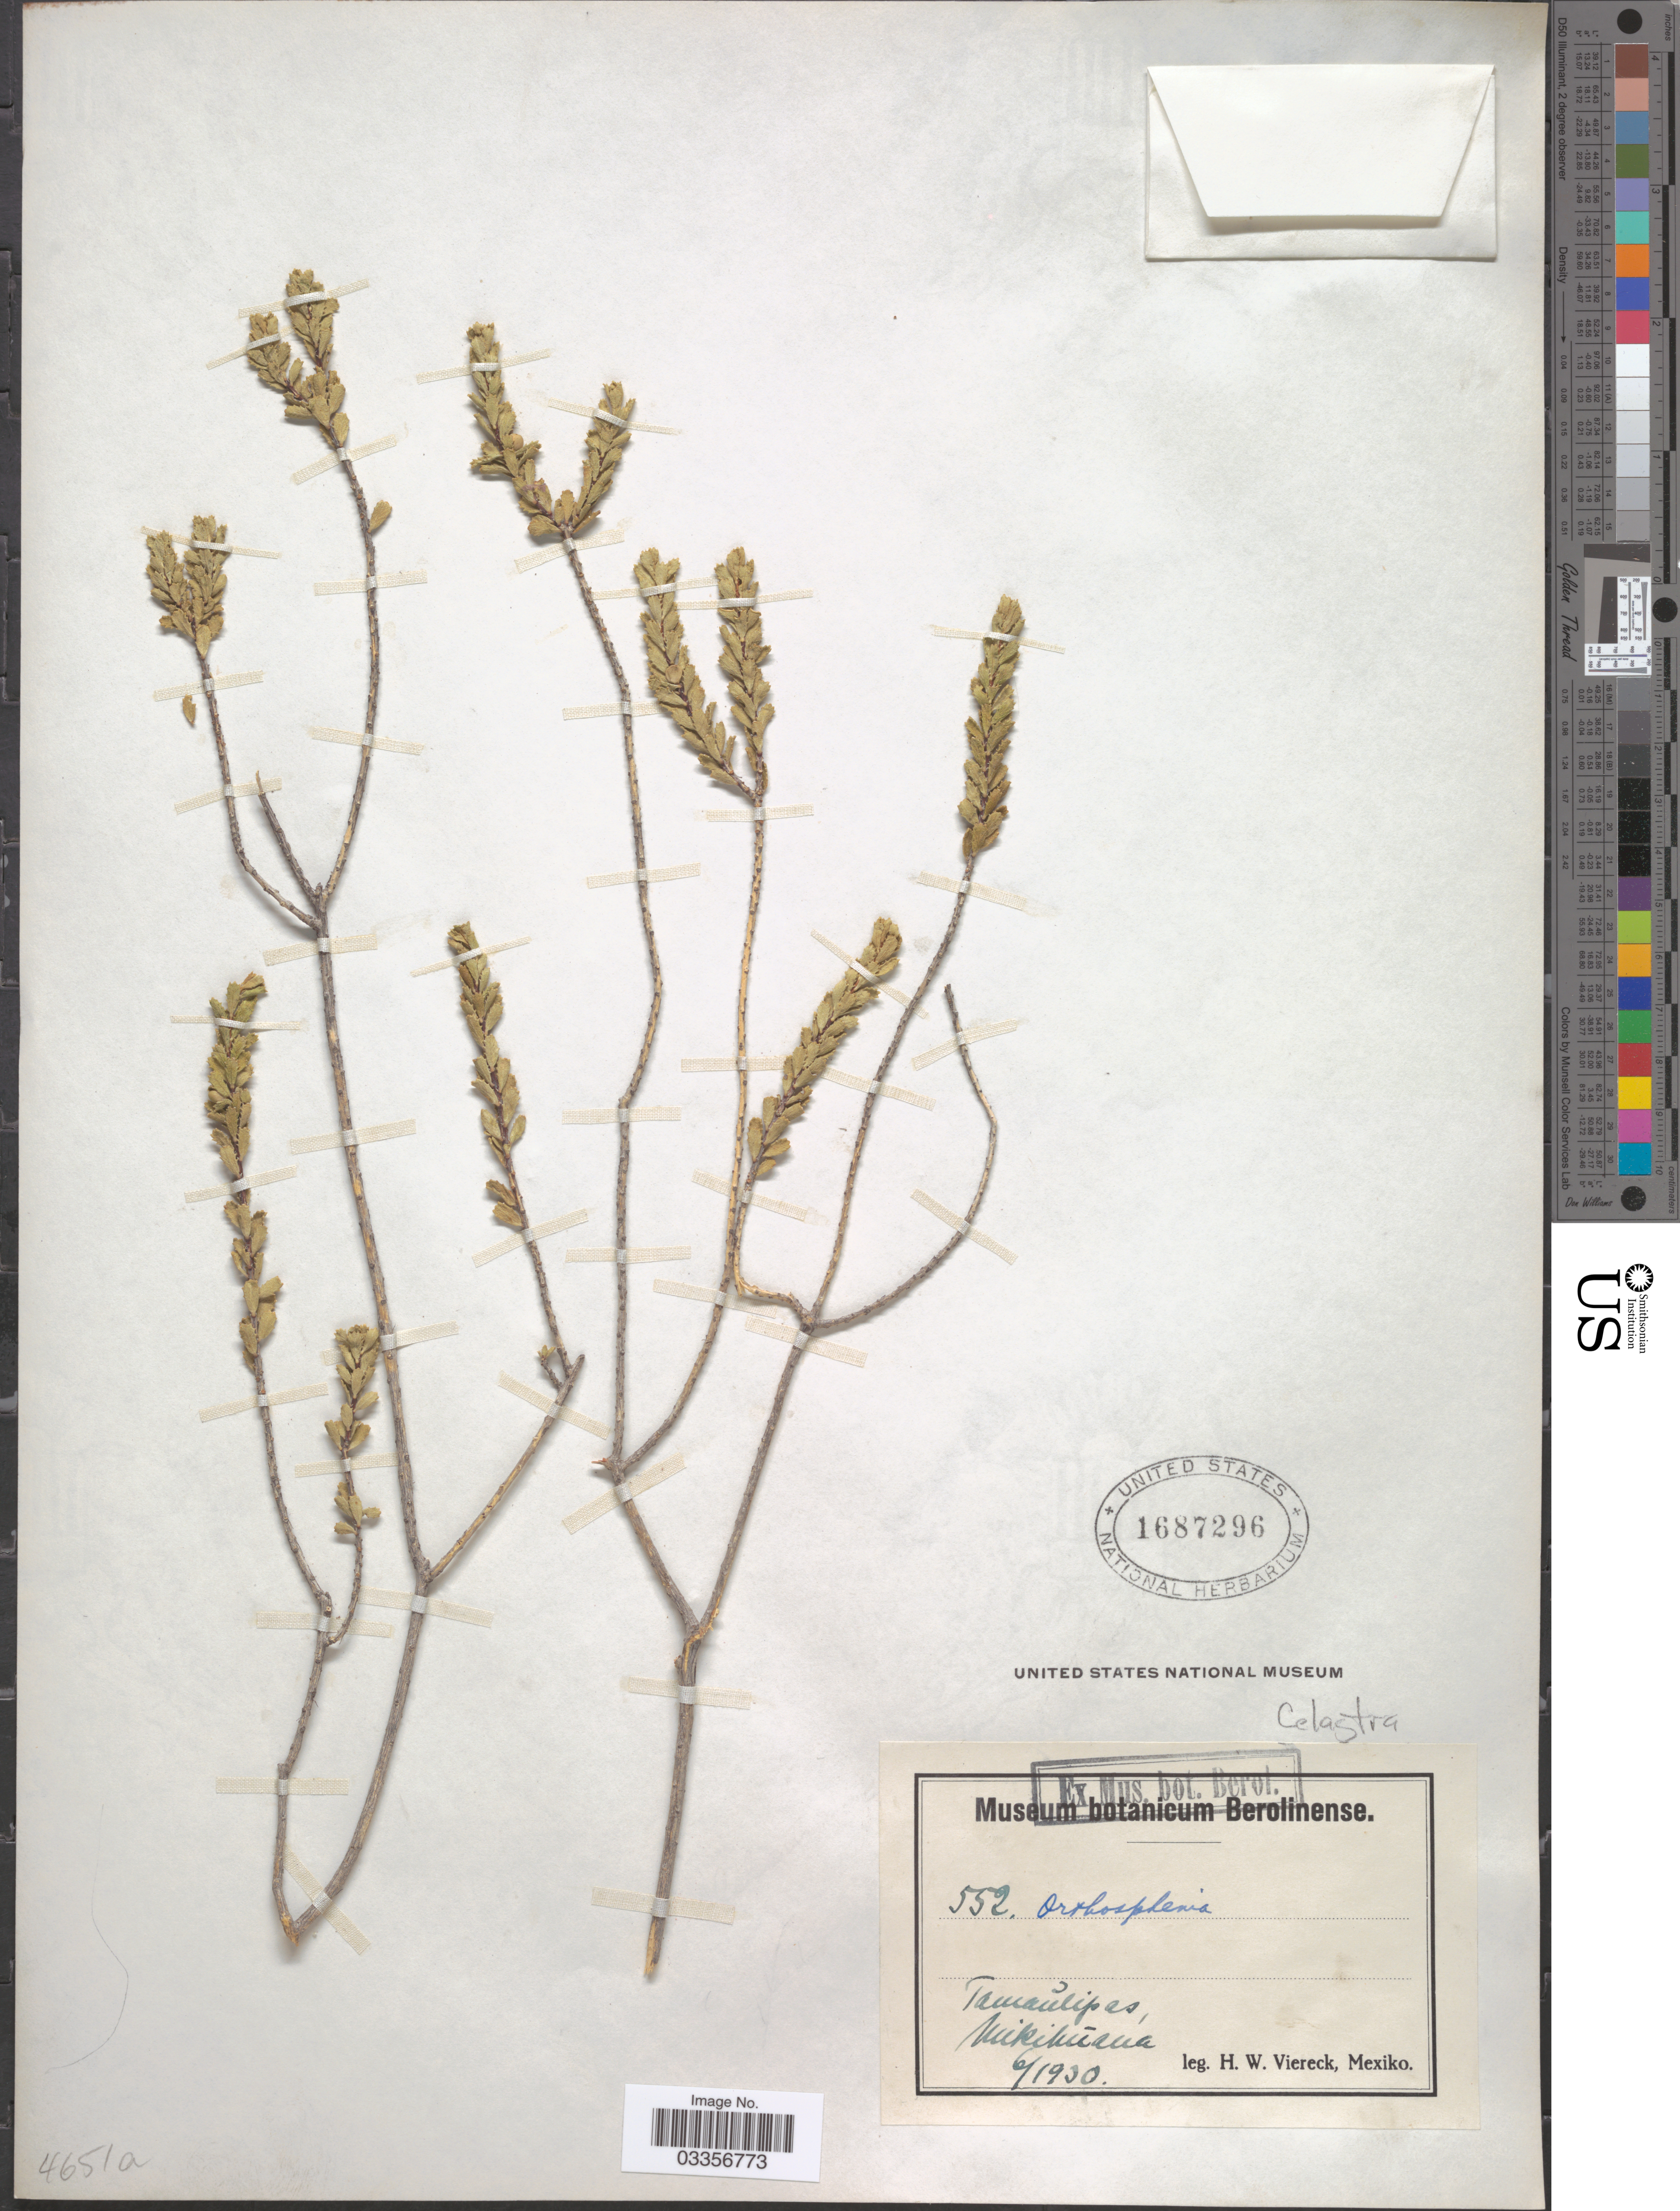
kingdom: Plantae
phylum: Tracheophyta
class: Magnoliopsida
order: Celastrales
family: Celastraceae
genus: Orthosphenia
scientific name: Orthosphenia sp.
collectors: H. W. Viereck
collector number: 552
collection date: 1930-06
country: Mexico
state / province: Tamaulipas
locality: Mikihuana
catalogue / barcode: US 1687296